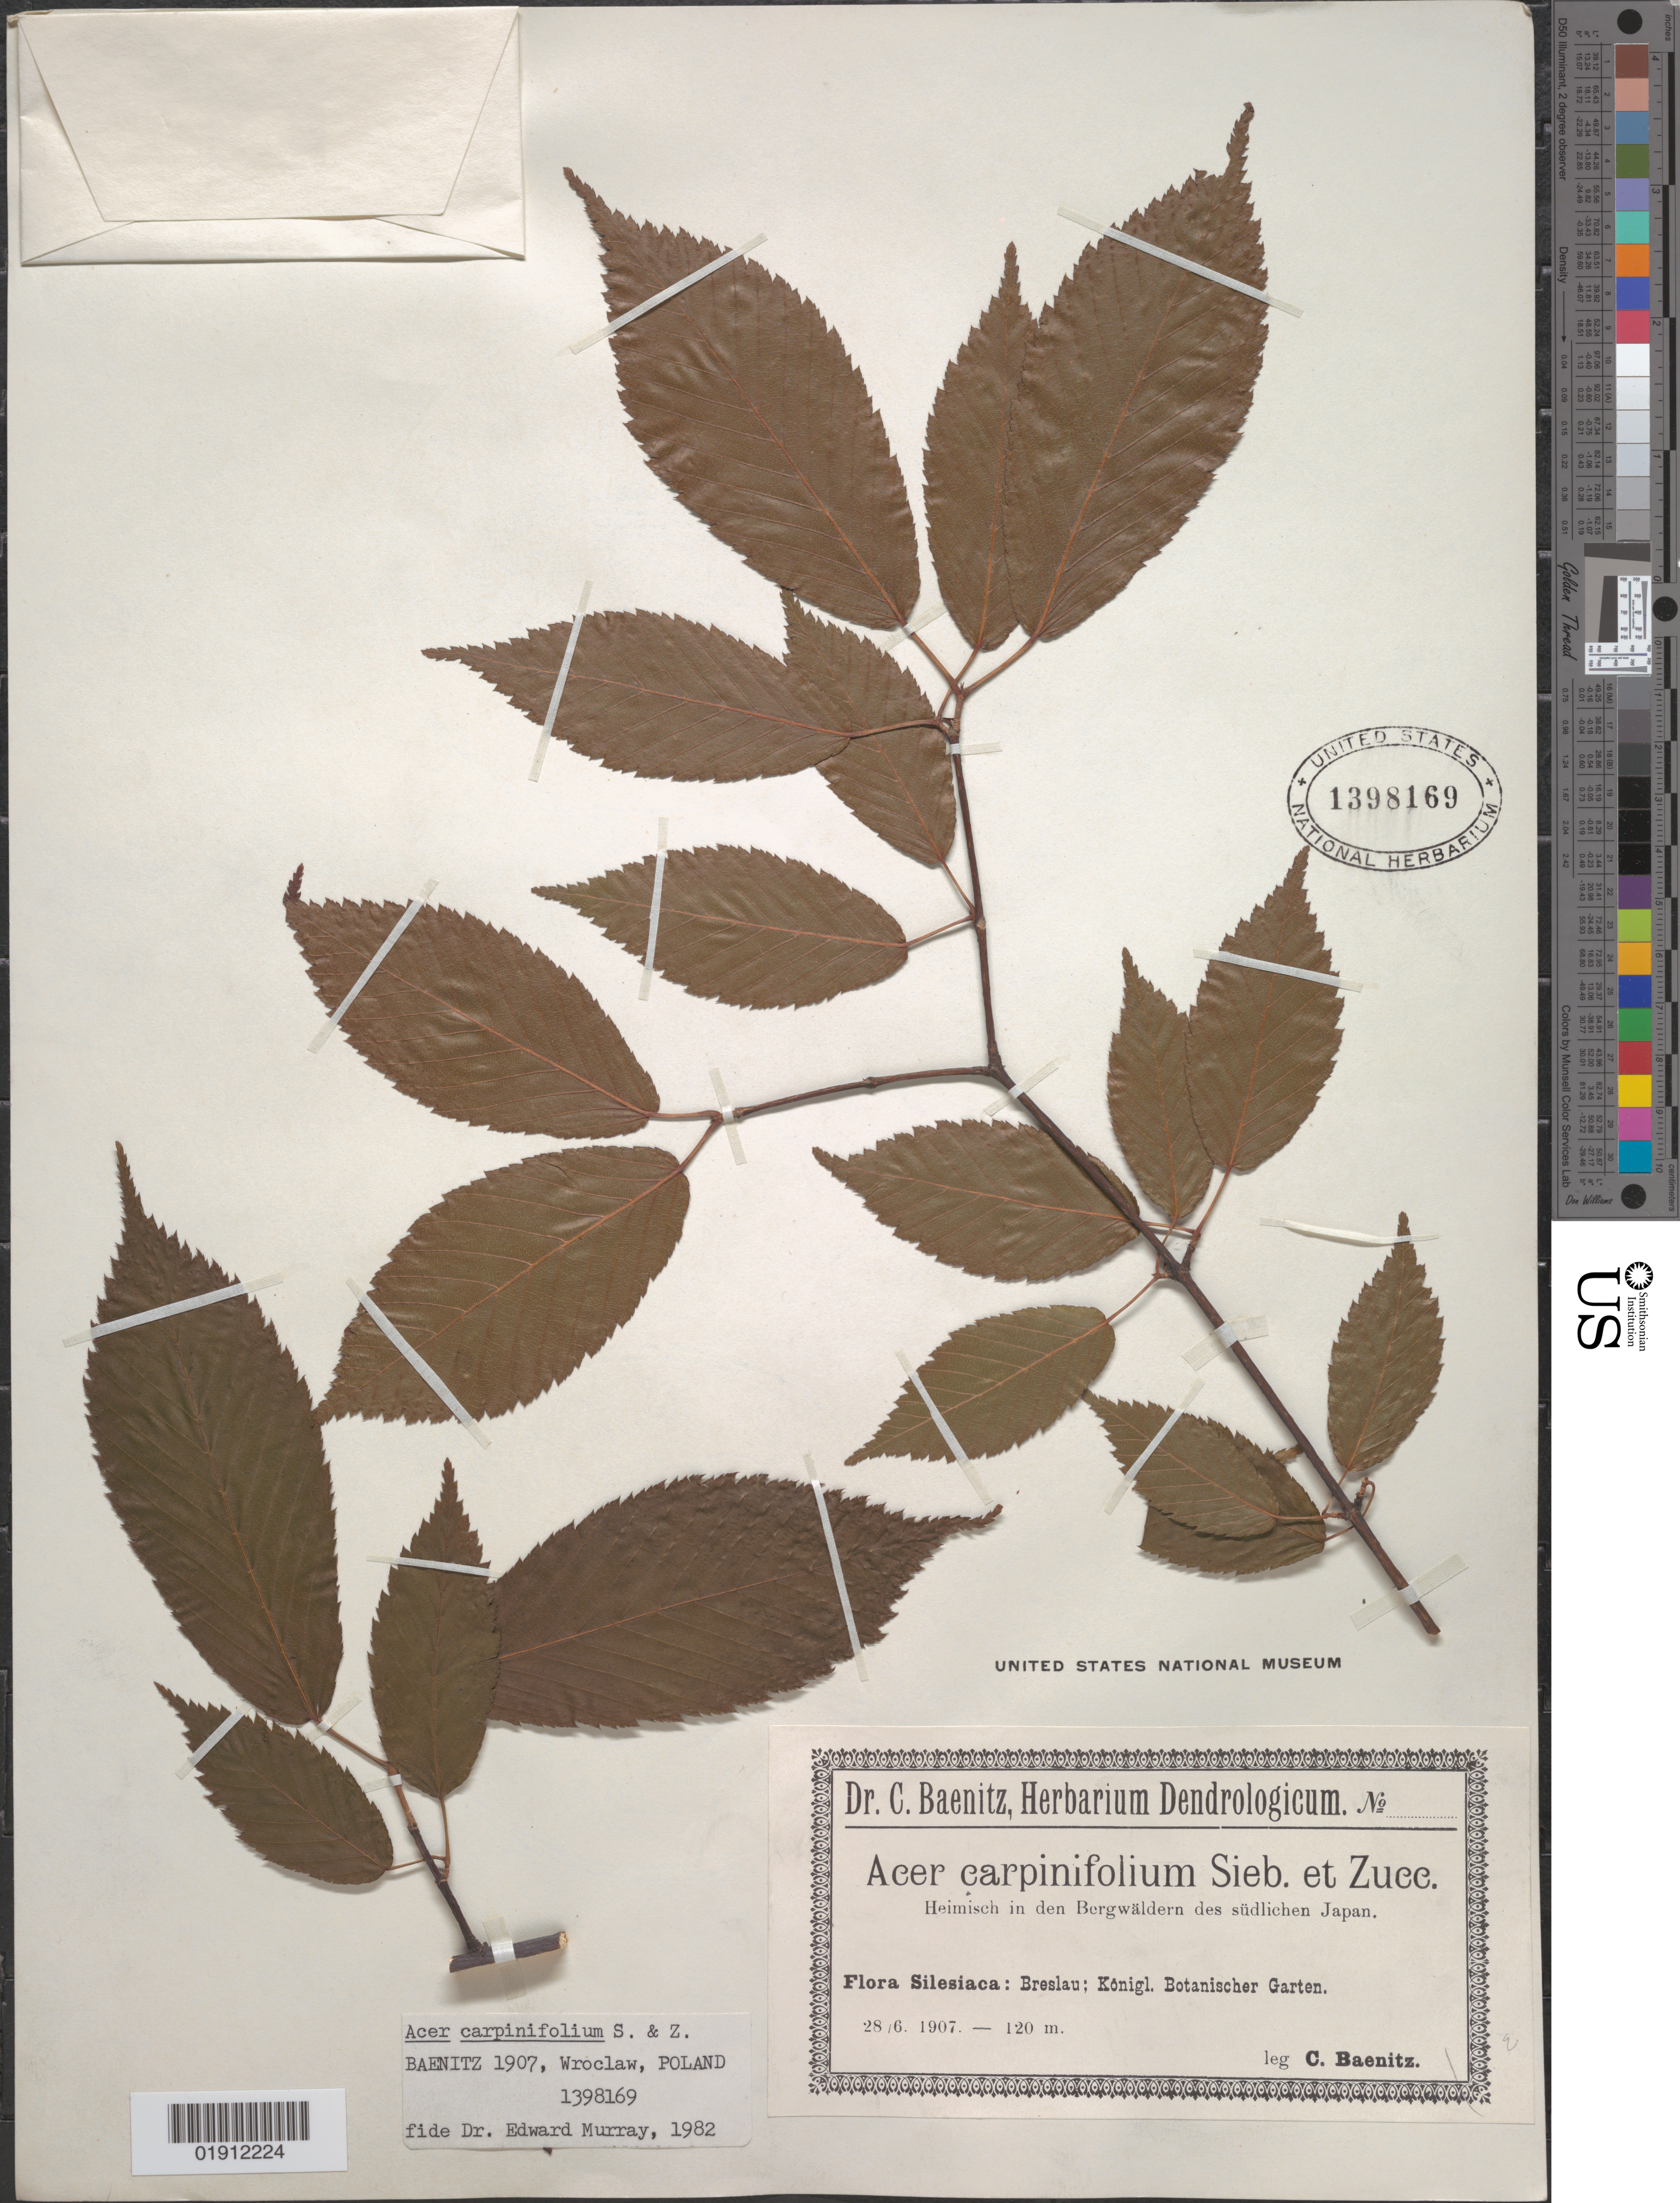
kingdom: Plantae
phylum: Tracheophyta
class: Magnoliopsida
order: Sapindales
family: Sapindaceae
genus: Acer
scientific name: Acer carpinifolium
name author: Siebold & Zucc.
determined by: Murray, Edward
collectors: C. G. Baenitz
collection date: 1907-06-28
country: Poland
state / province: Dolnoslaskie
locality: Silesiaca: Breslau [Wrocław]; Konigl. Botanischer Garten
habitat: Cultivated in Botanic Garden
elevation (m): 120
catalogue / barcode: US 1398169